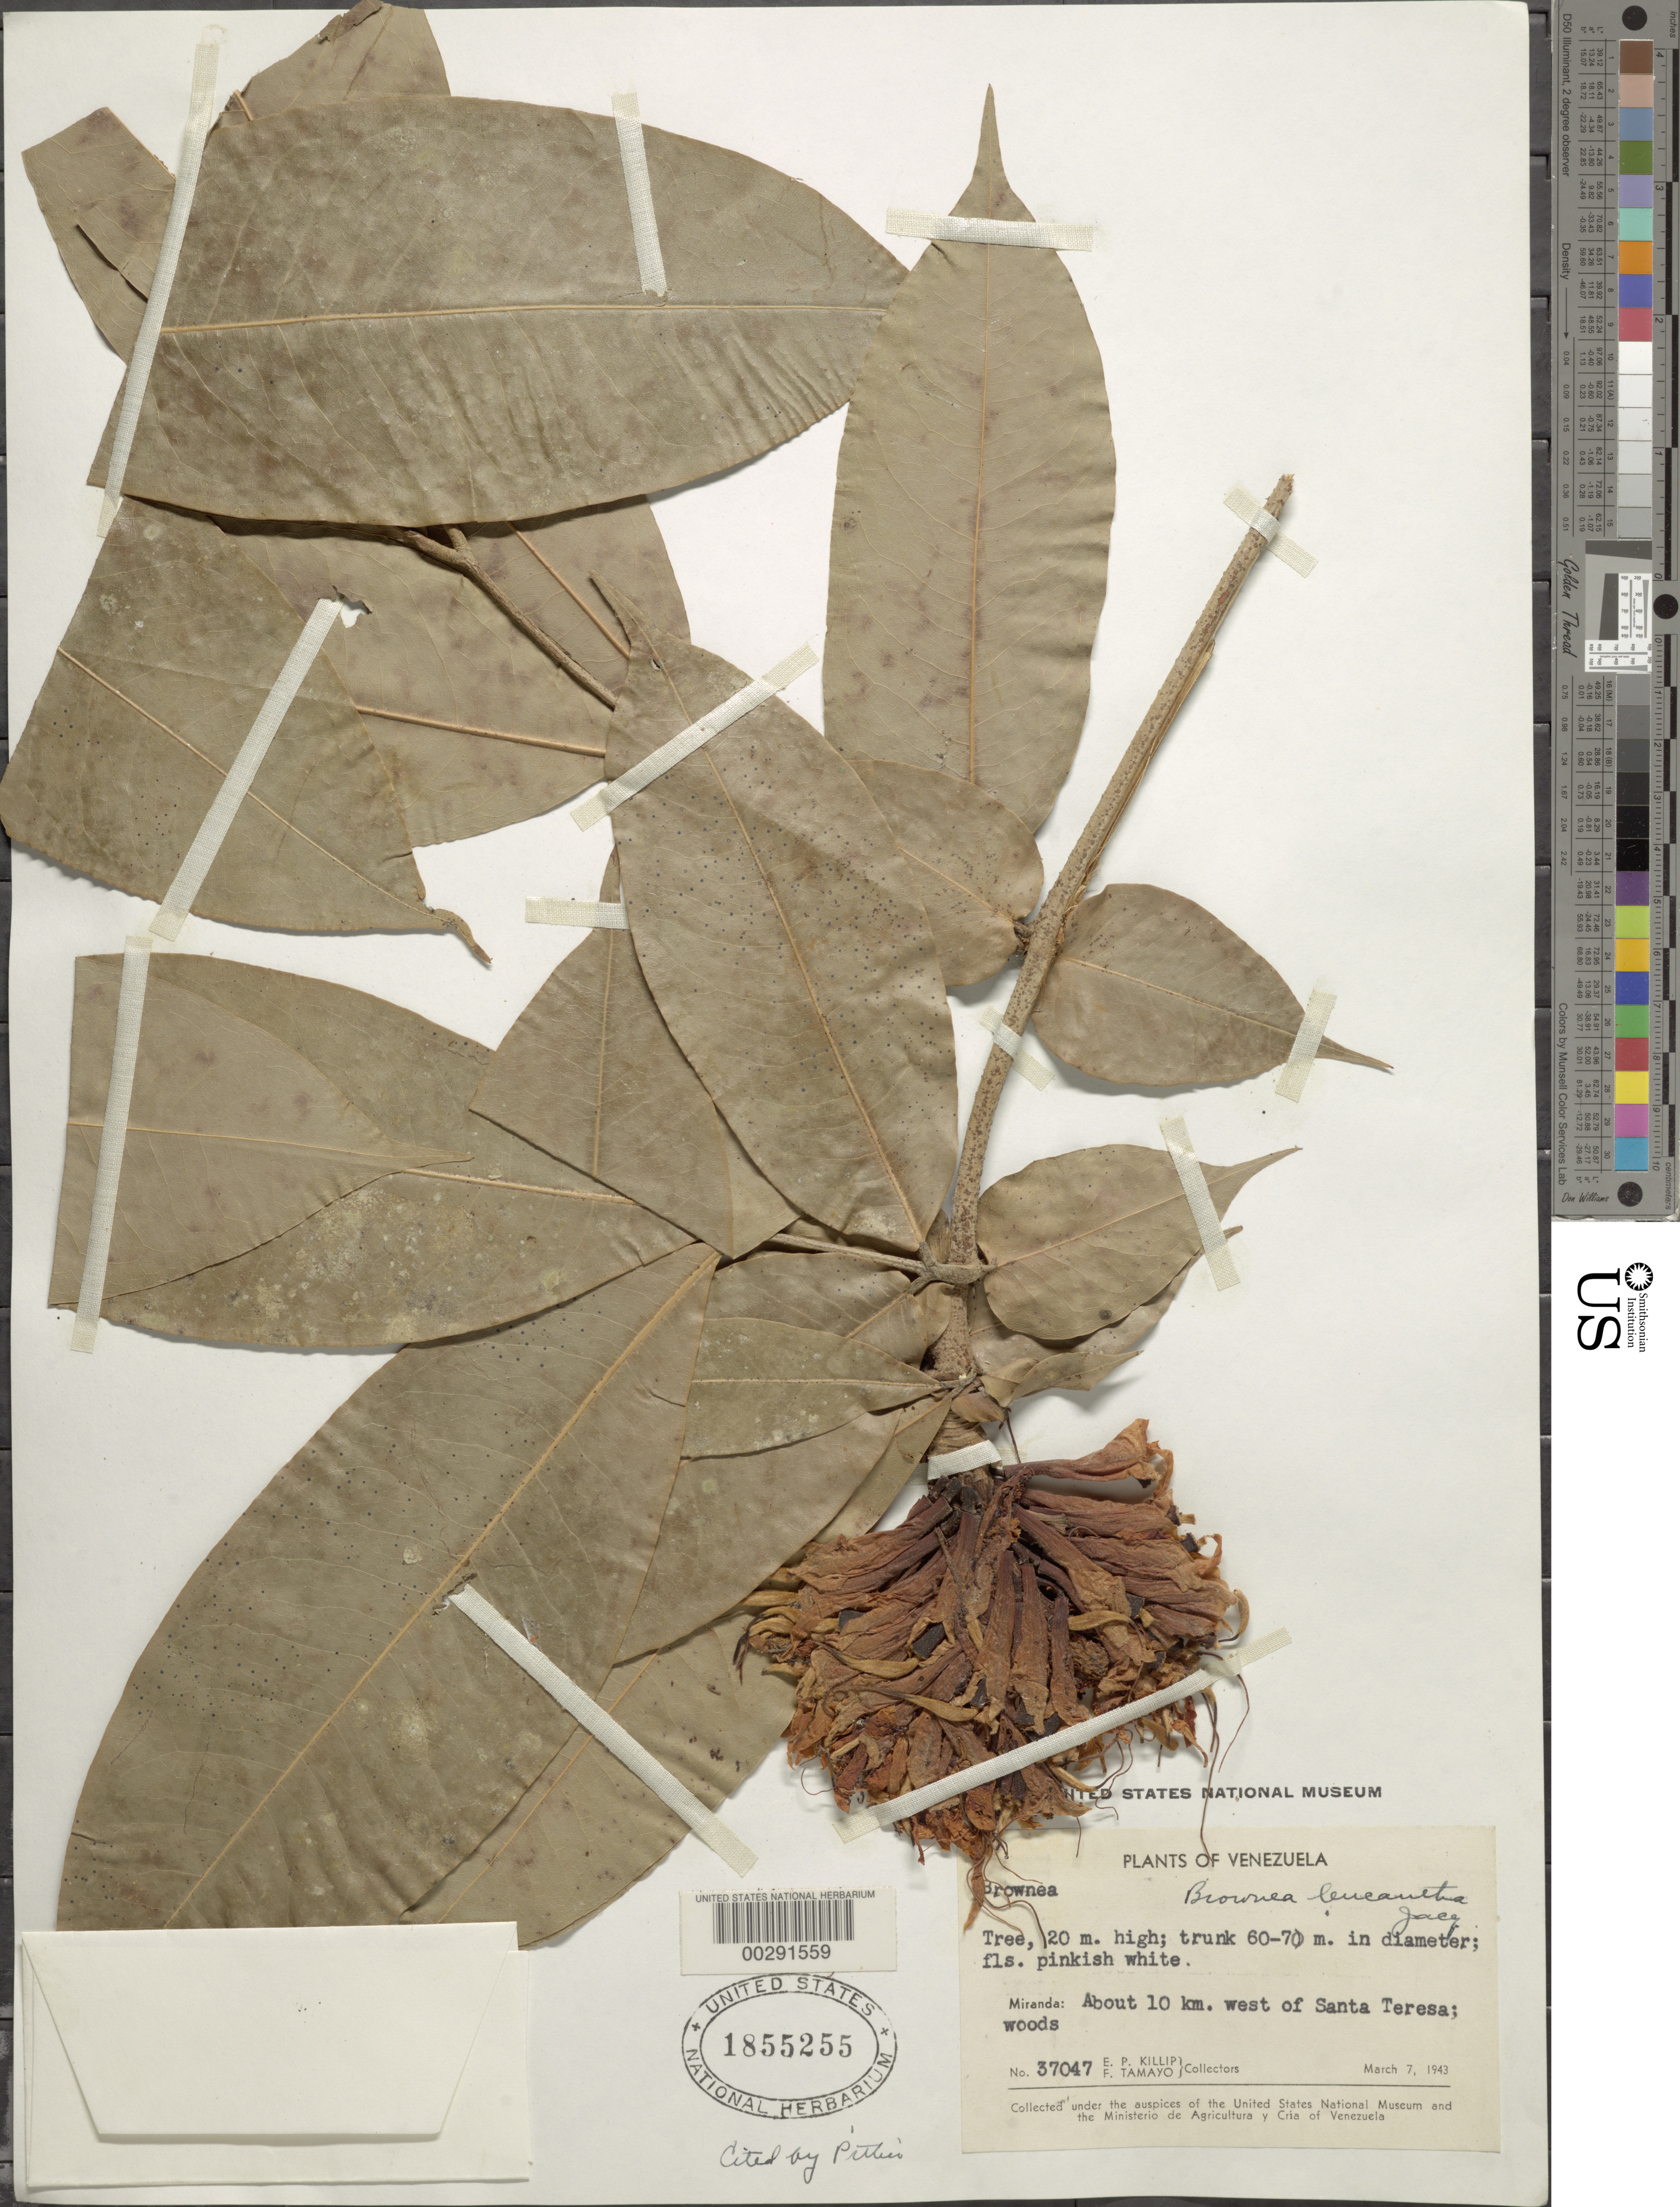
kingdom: Plantae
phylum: Tracheophyta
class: Magnoliopsida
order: Fabales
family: Fabaceae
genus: Brownea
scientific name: Brownea leucantha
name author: Jacq.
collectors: E. P. Killip & F. Tamayo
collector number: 37047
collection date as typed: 07 Mar 1943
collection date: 1943-03-07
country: Venezuela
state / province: Miranda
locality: About 10 km w of santa teresa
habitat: Woods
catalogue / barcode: US 1855255